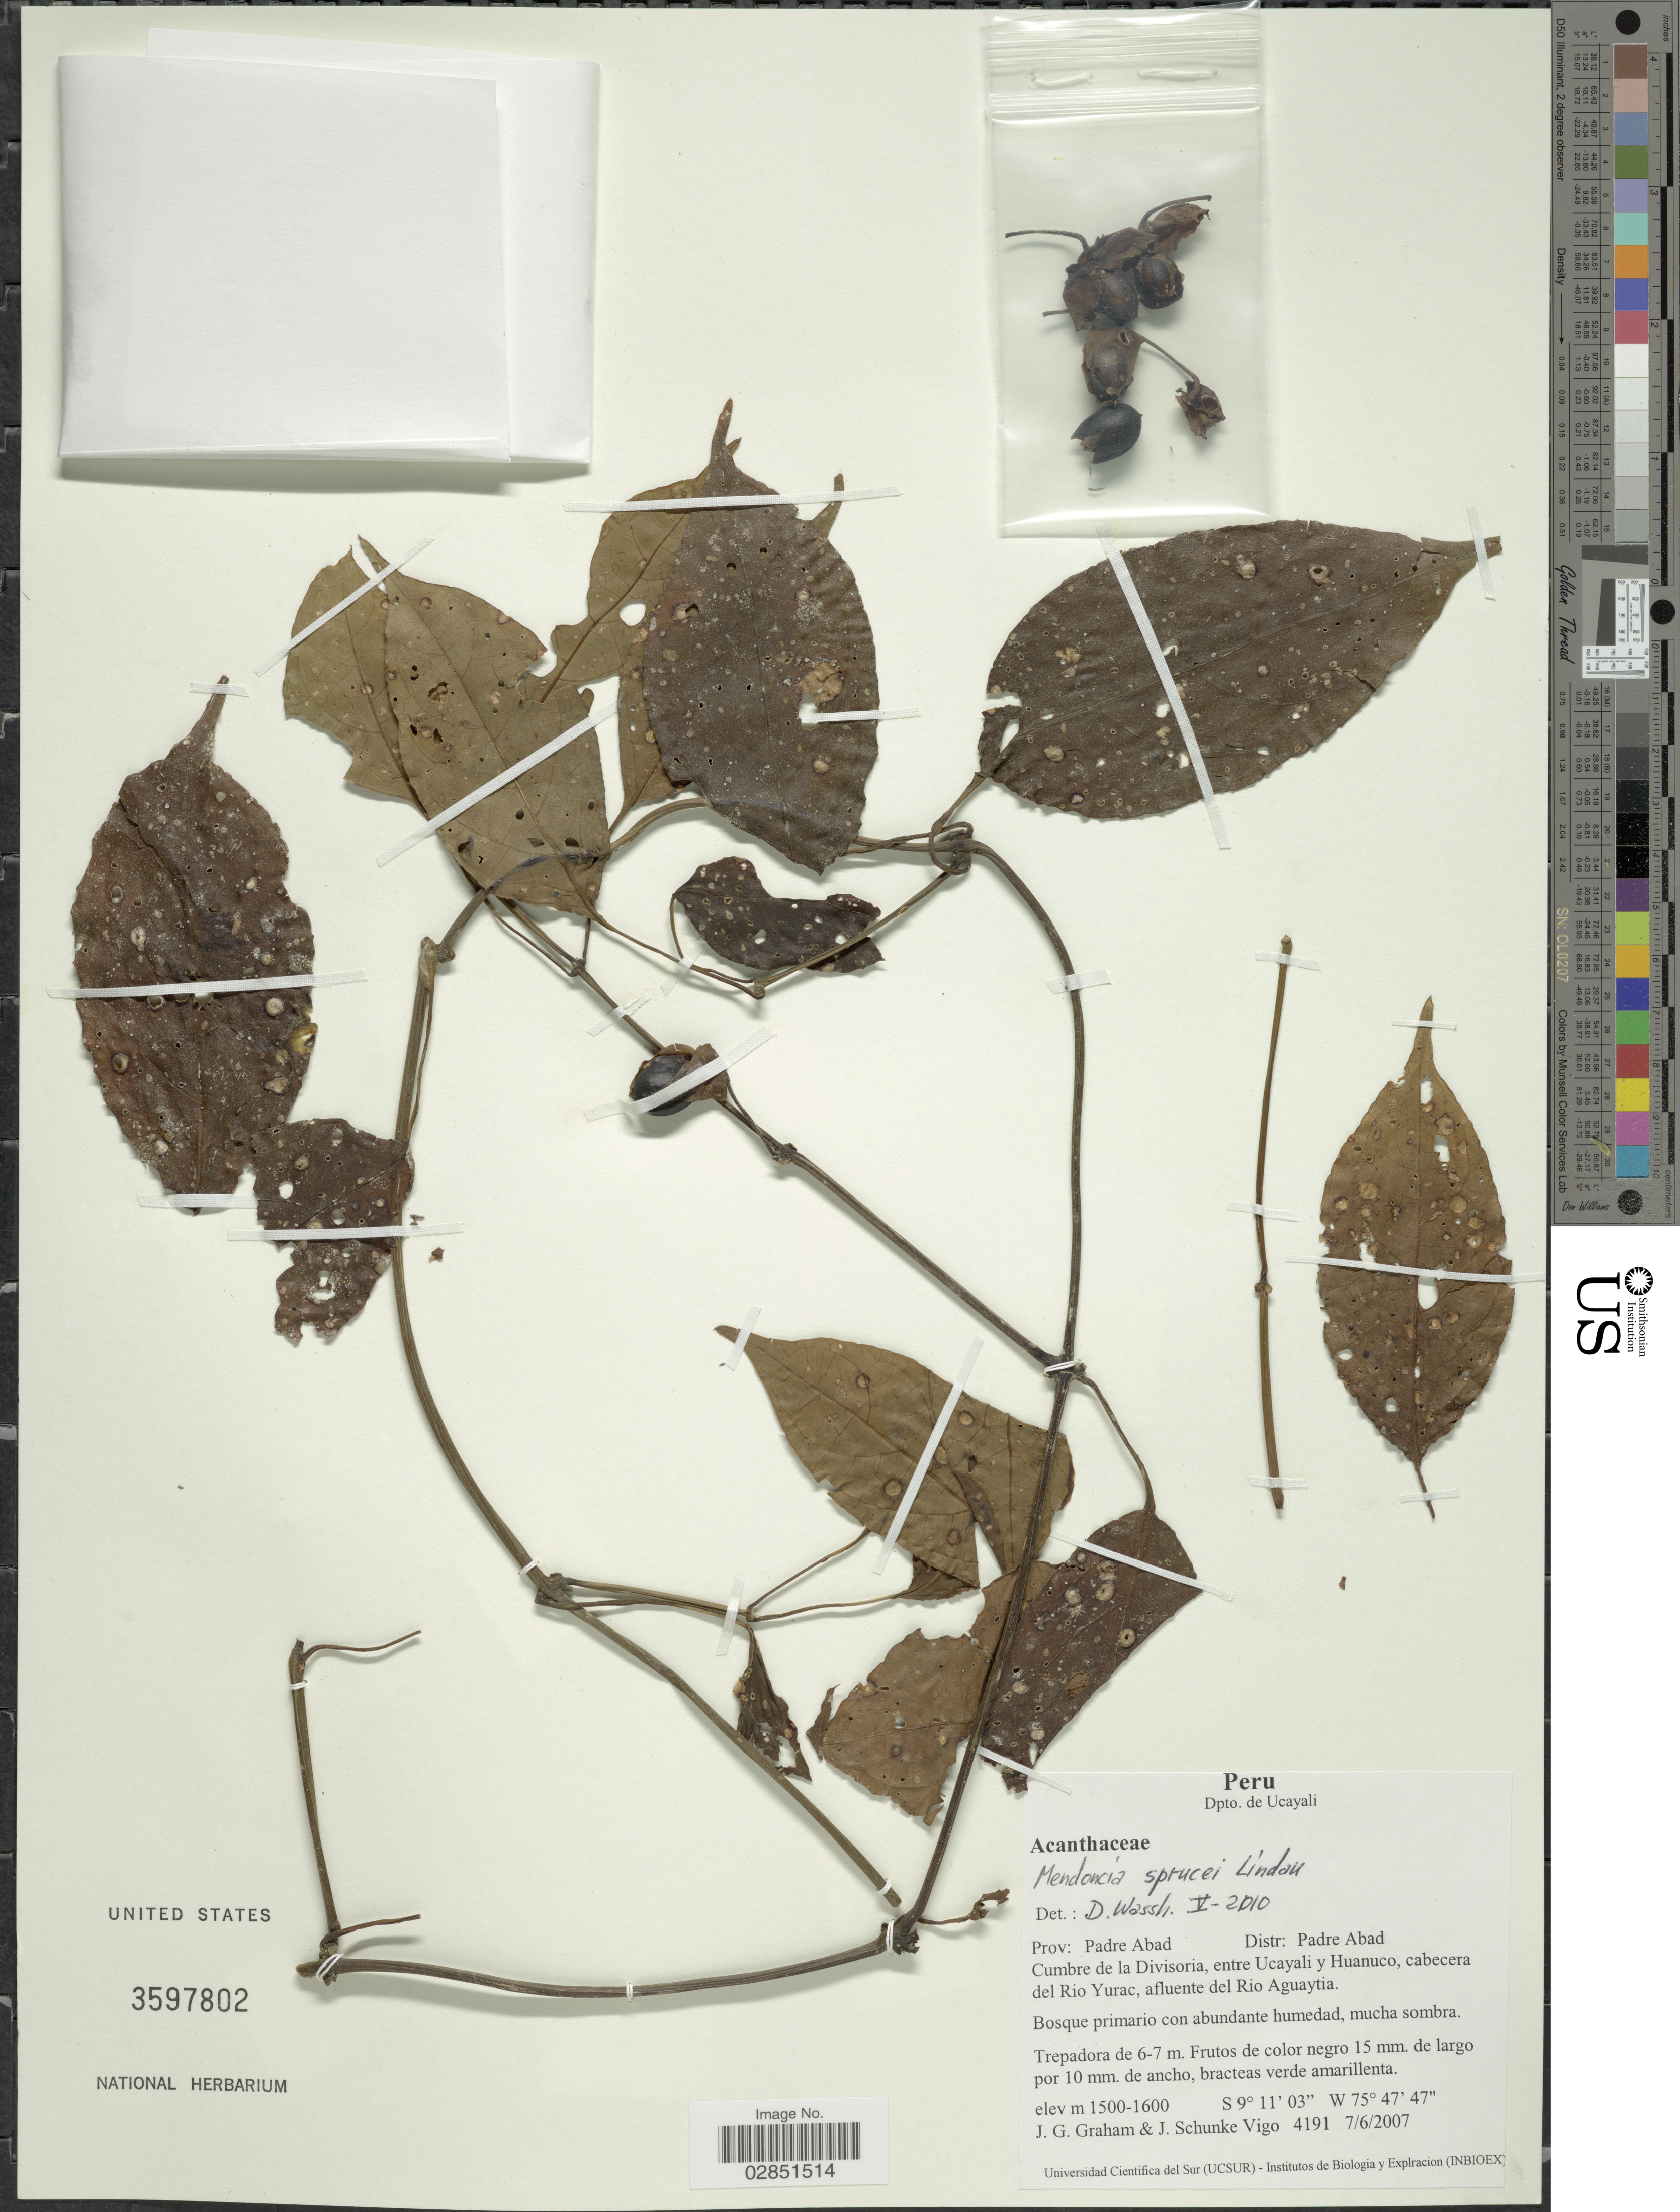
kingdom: Plantae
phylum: Tracheophyta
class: Magnoliopsida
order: Lamiales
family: Acanthaceae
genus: Mendoncia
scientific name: Mendoncia sprucei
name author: Lindau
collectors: J. Graham & J. Schunke Vigo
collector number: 4191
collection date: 2007-06-07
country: Peru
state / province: Ucayali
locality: Dpto. de Ucayali. Prov: Padre Abad, Distr: Padre Abad. Cumbre de la Divisoria, entre Ucayali y Huanuco, cabecera del Rio Yurac, afluente del Rio Aguaytia.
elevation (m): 1500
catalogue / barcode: US 3597802